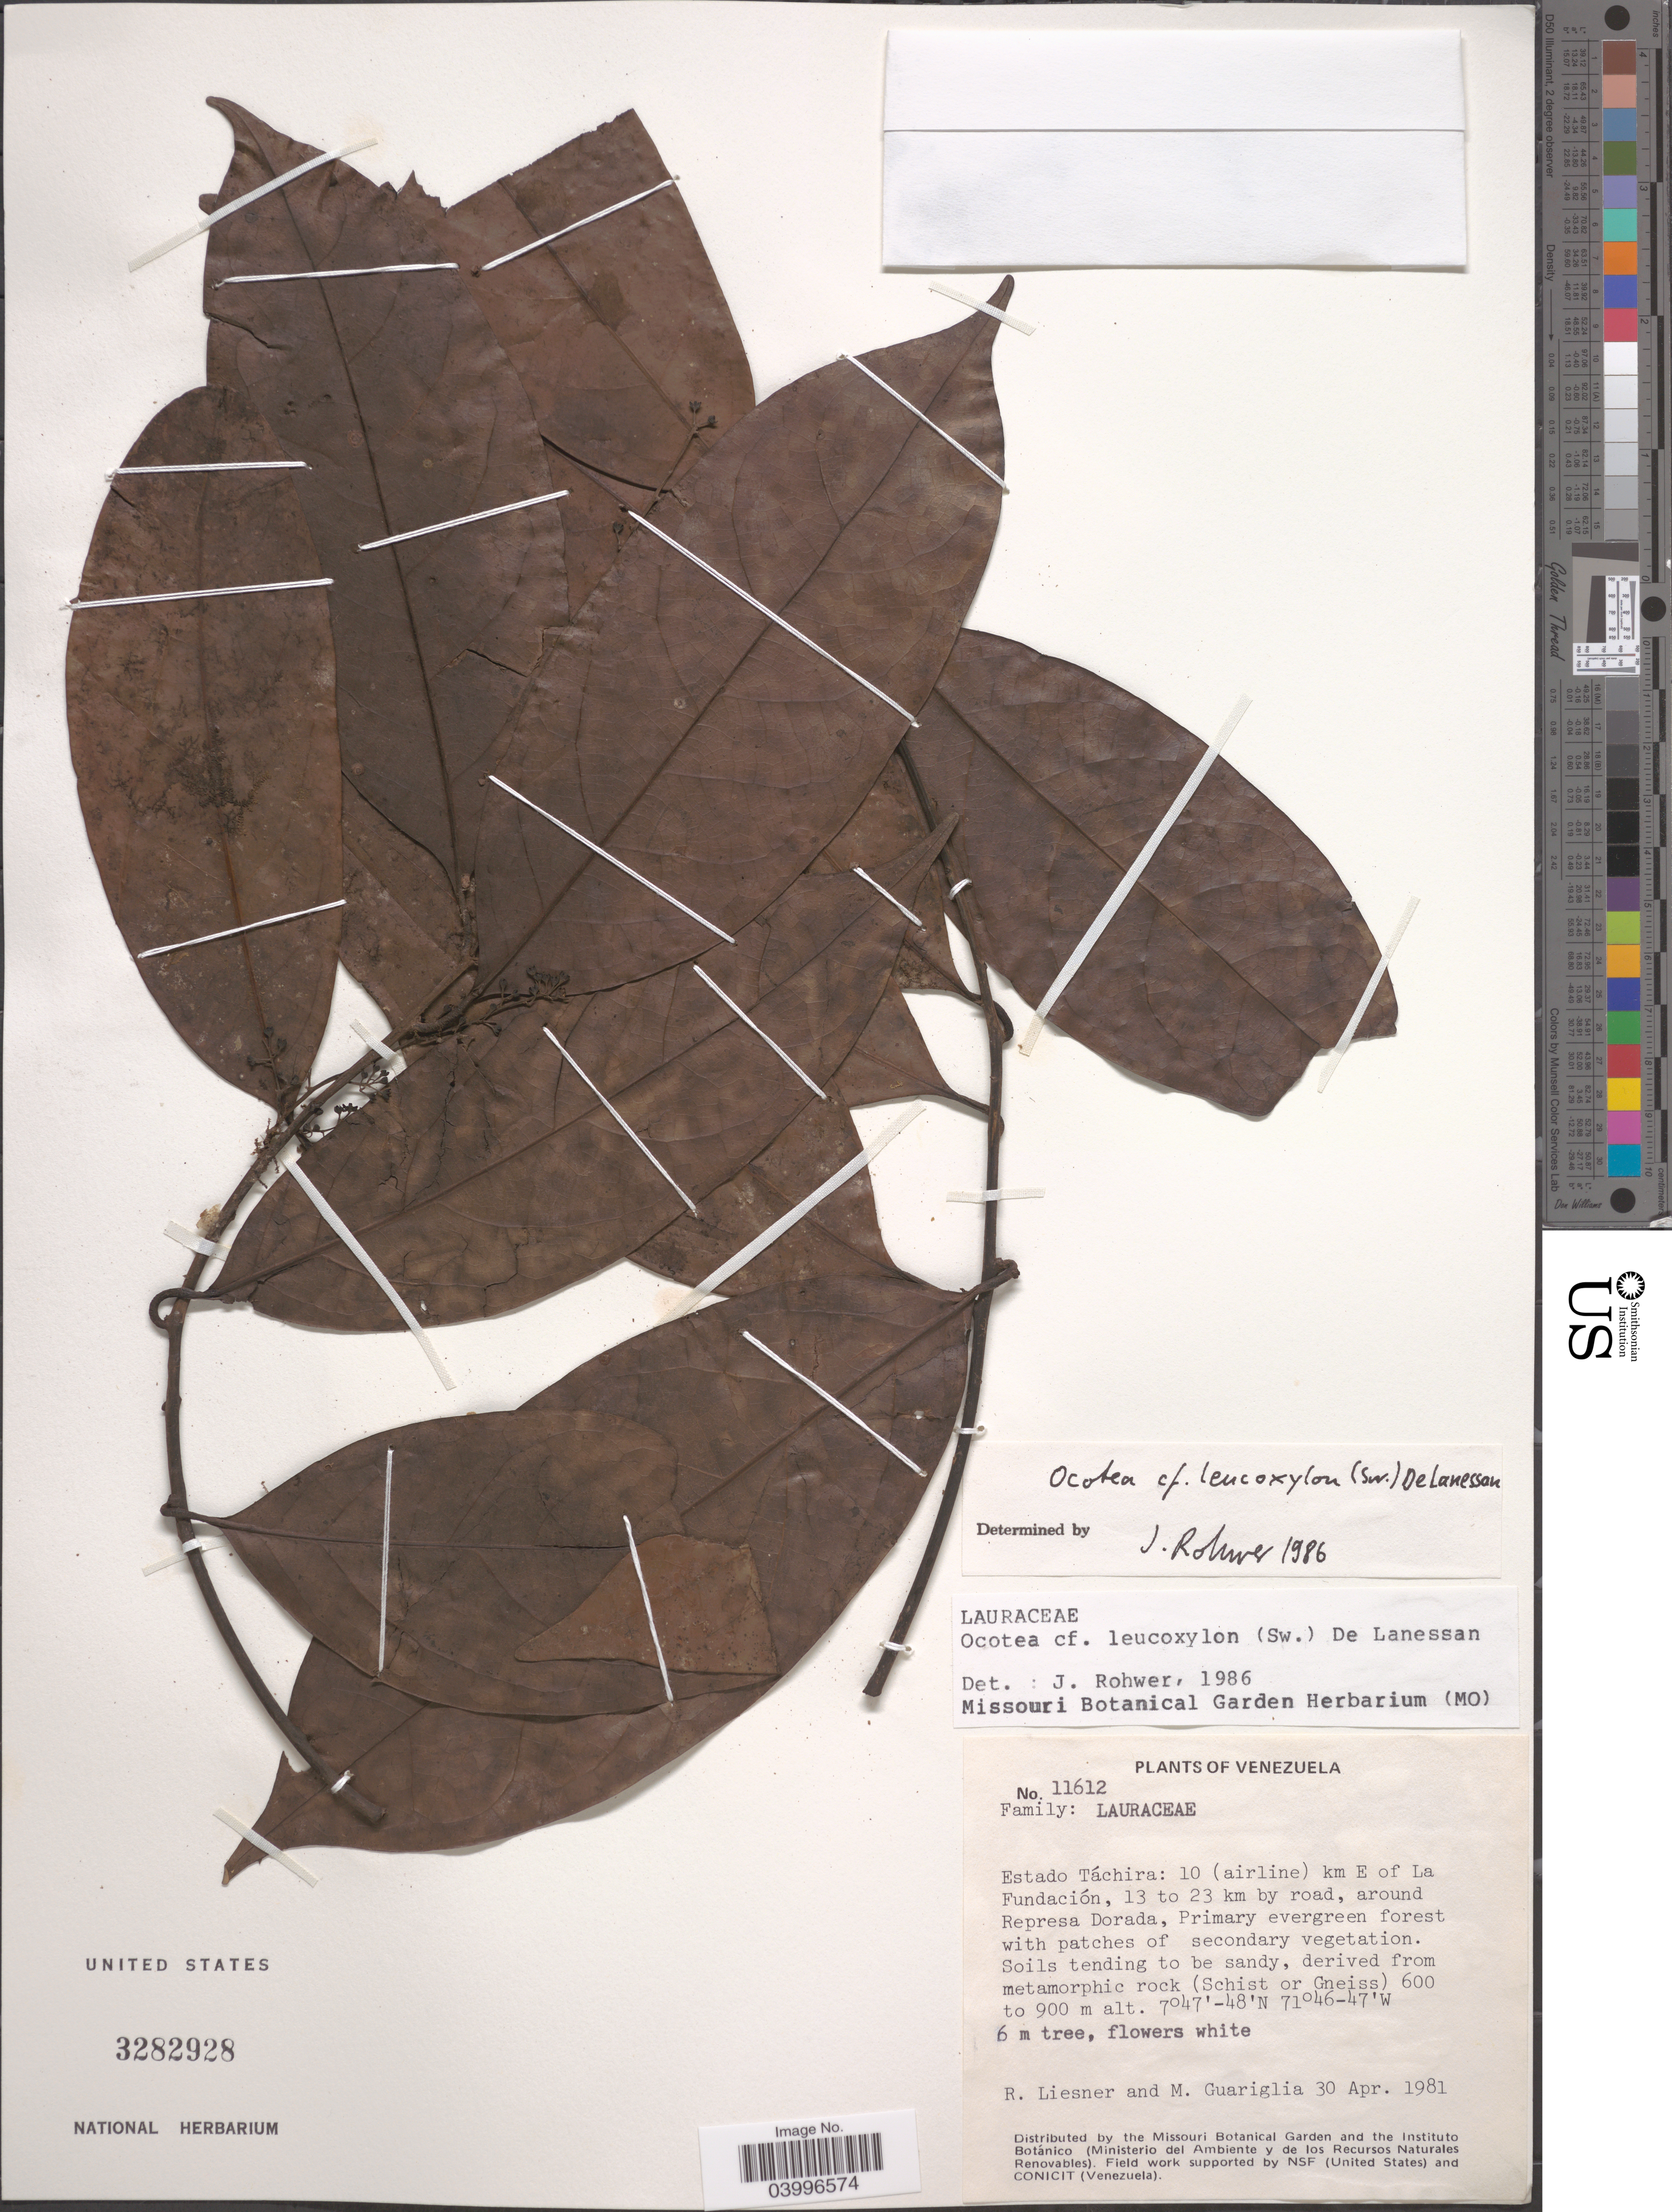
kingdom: Plantae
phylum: Tracheophyta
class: Magnoliopsida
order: Laurales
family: Lauraceae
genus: Ocotea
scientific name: Ocotea leucoxylon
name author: (Sw.) Laness.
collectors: R. L. Liesner & M. Guariglia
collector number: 11612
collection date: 1981-04-30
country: Venezuela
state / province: Tachira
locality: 10 (airline) km E of La Fundación, 13 to 23 km by road, around Represa Dorada, Primary evergreen forest.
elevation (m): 600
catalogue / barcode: US 3282928